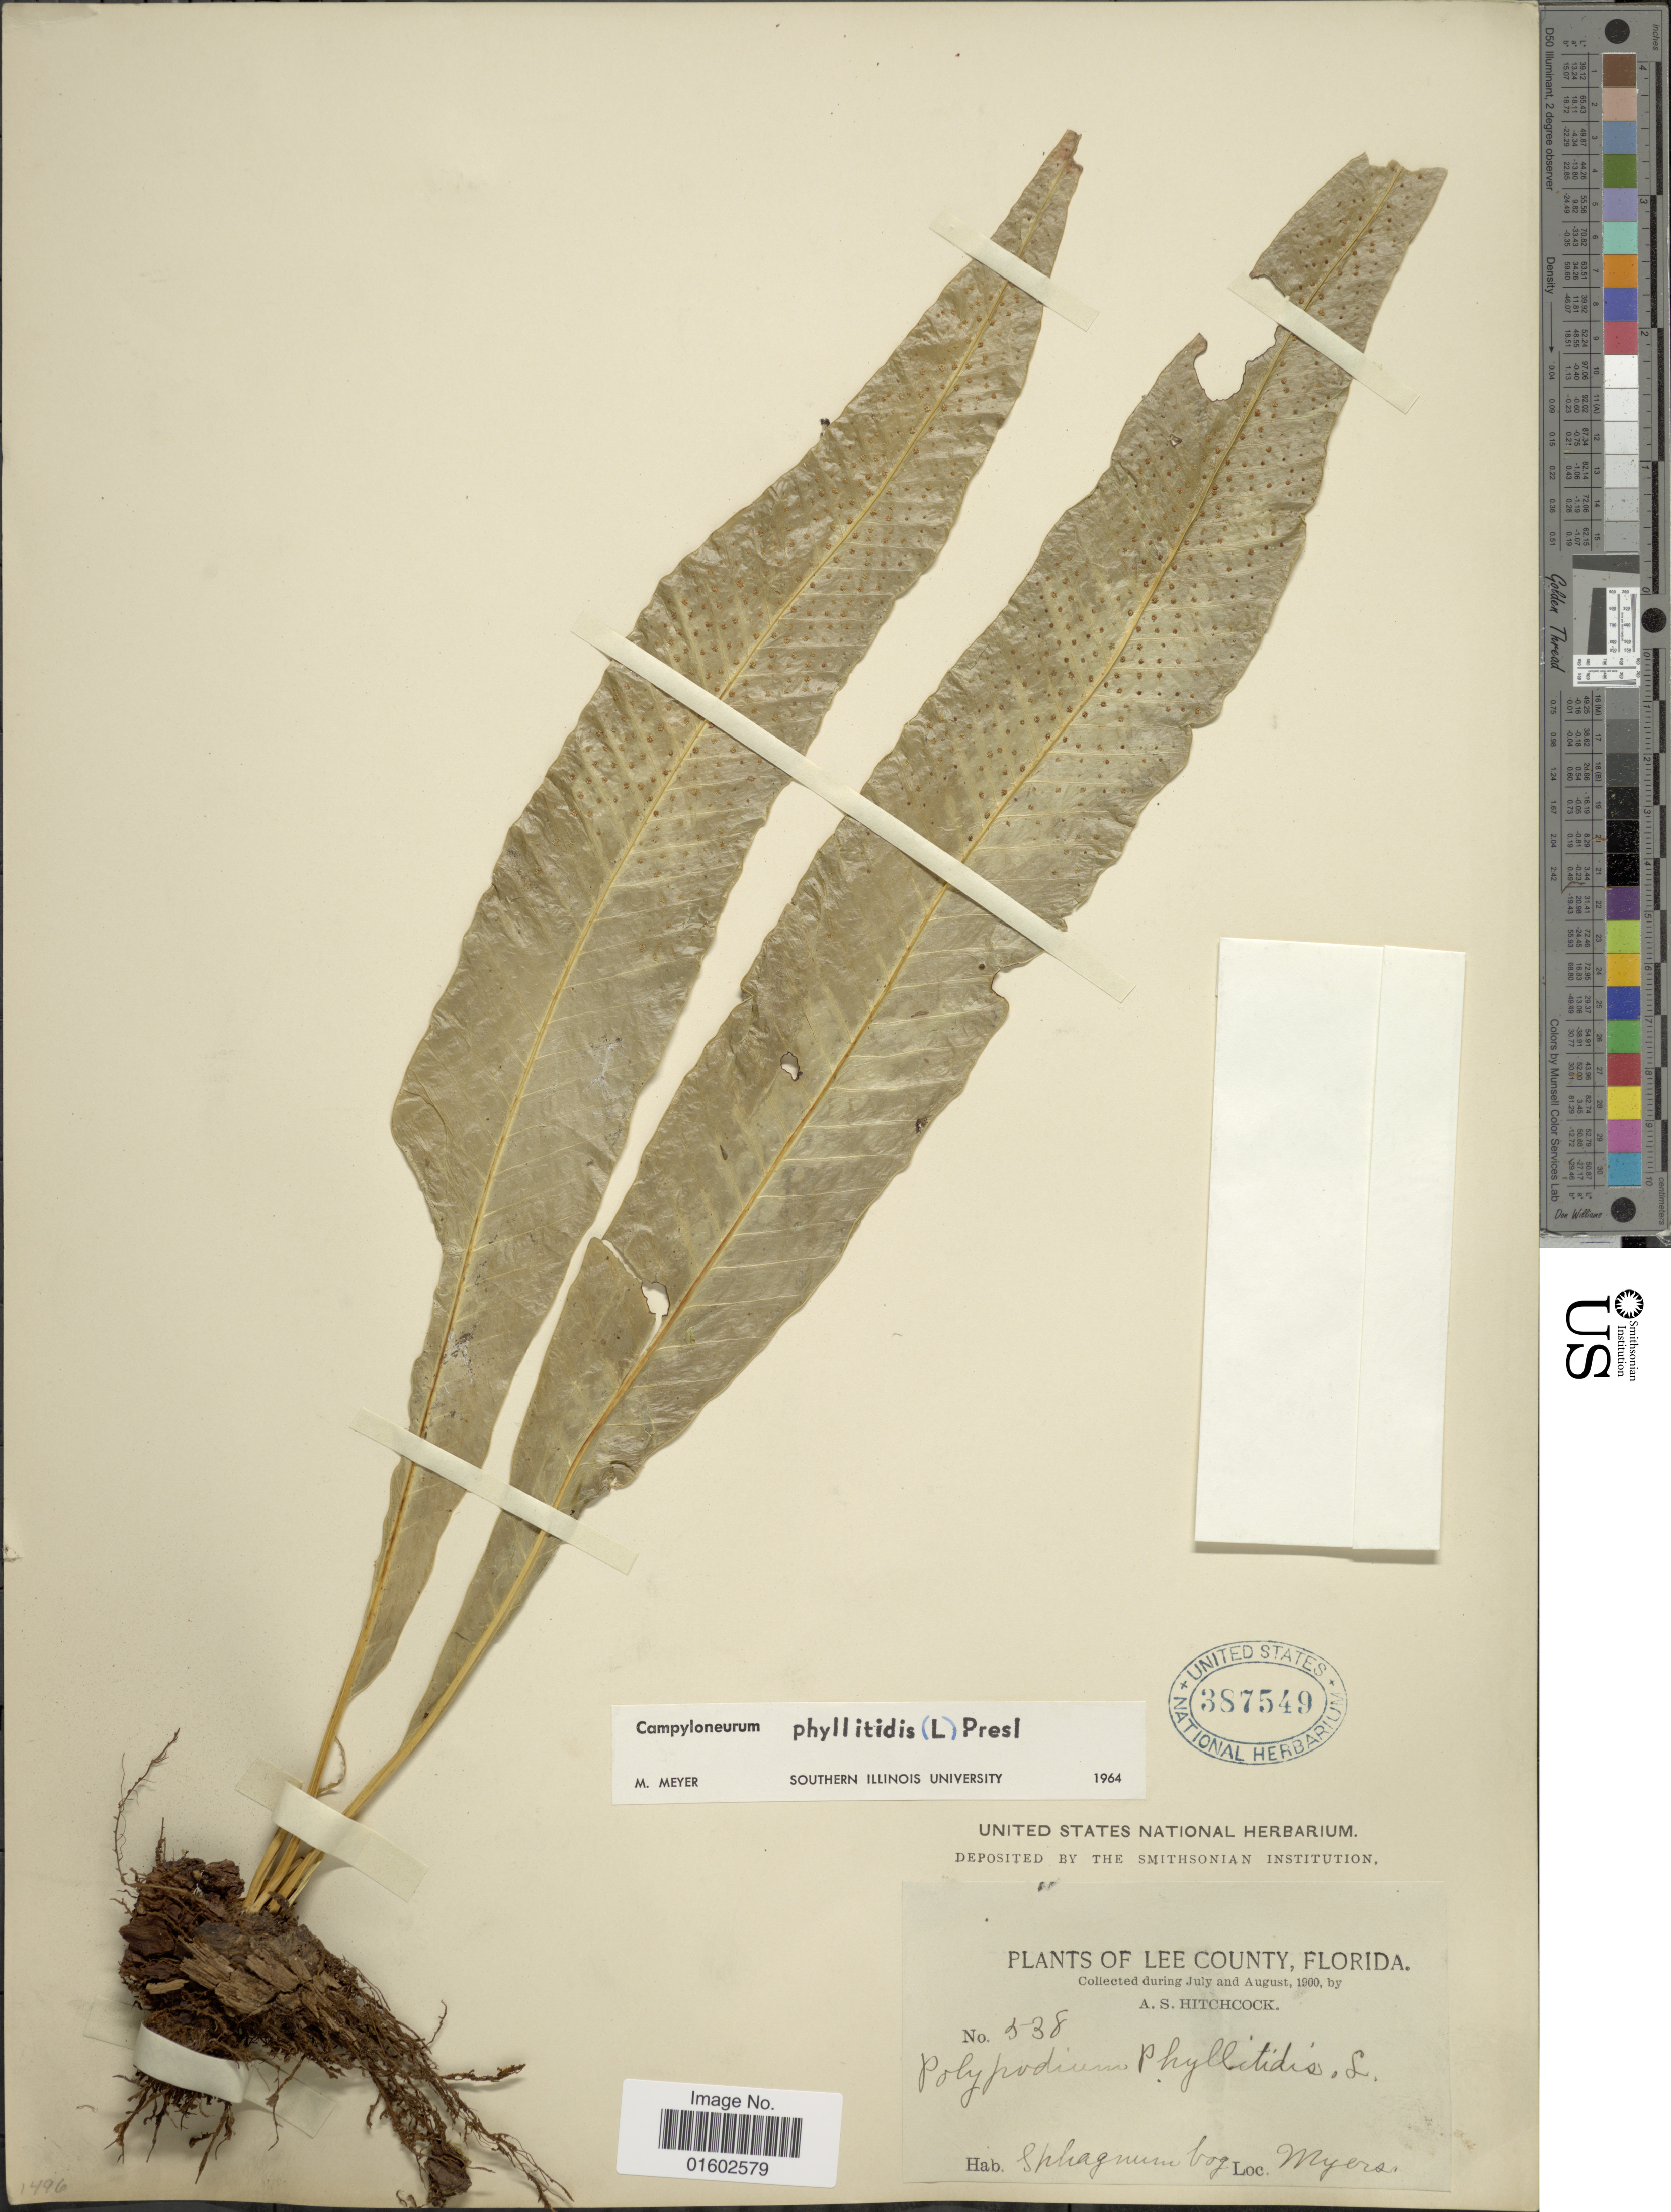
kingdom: Plantae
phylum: Tracheophyta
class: Polypodiopsida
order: Polypodiales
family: Polypodiaceae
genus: Campyloneurum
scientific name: Campyloneurum phyllitidis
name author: (L.) C. Presl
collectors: A. S. Hitchcock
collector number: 538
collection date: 1900-07/1900-08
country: United States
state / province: Florida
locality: Lee County, Myers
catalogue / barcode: US 38759